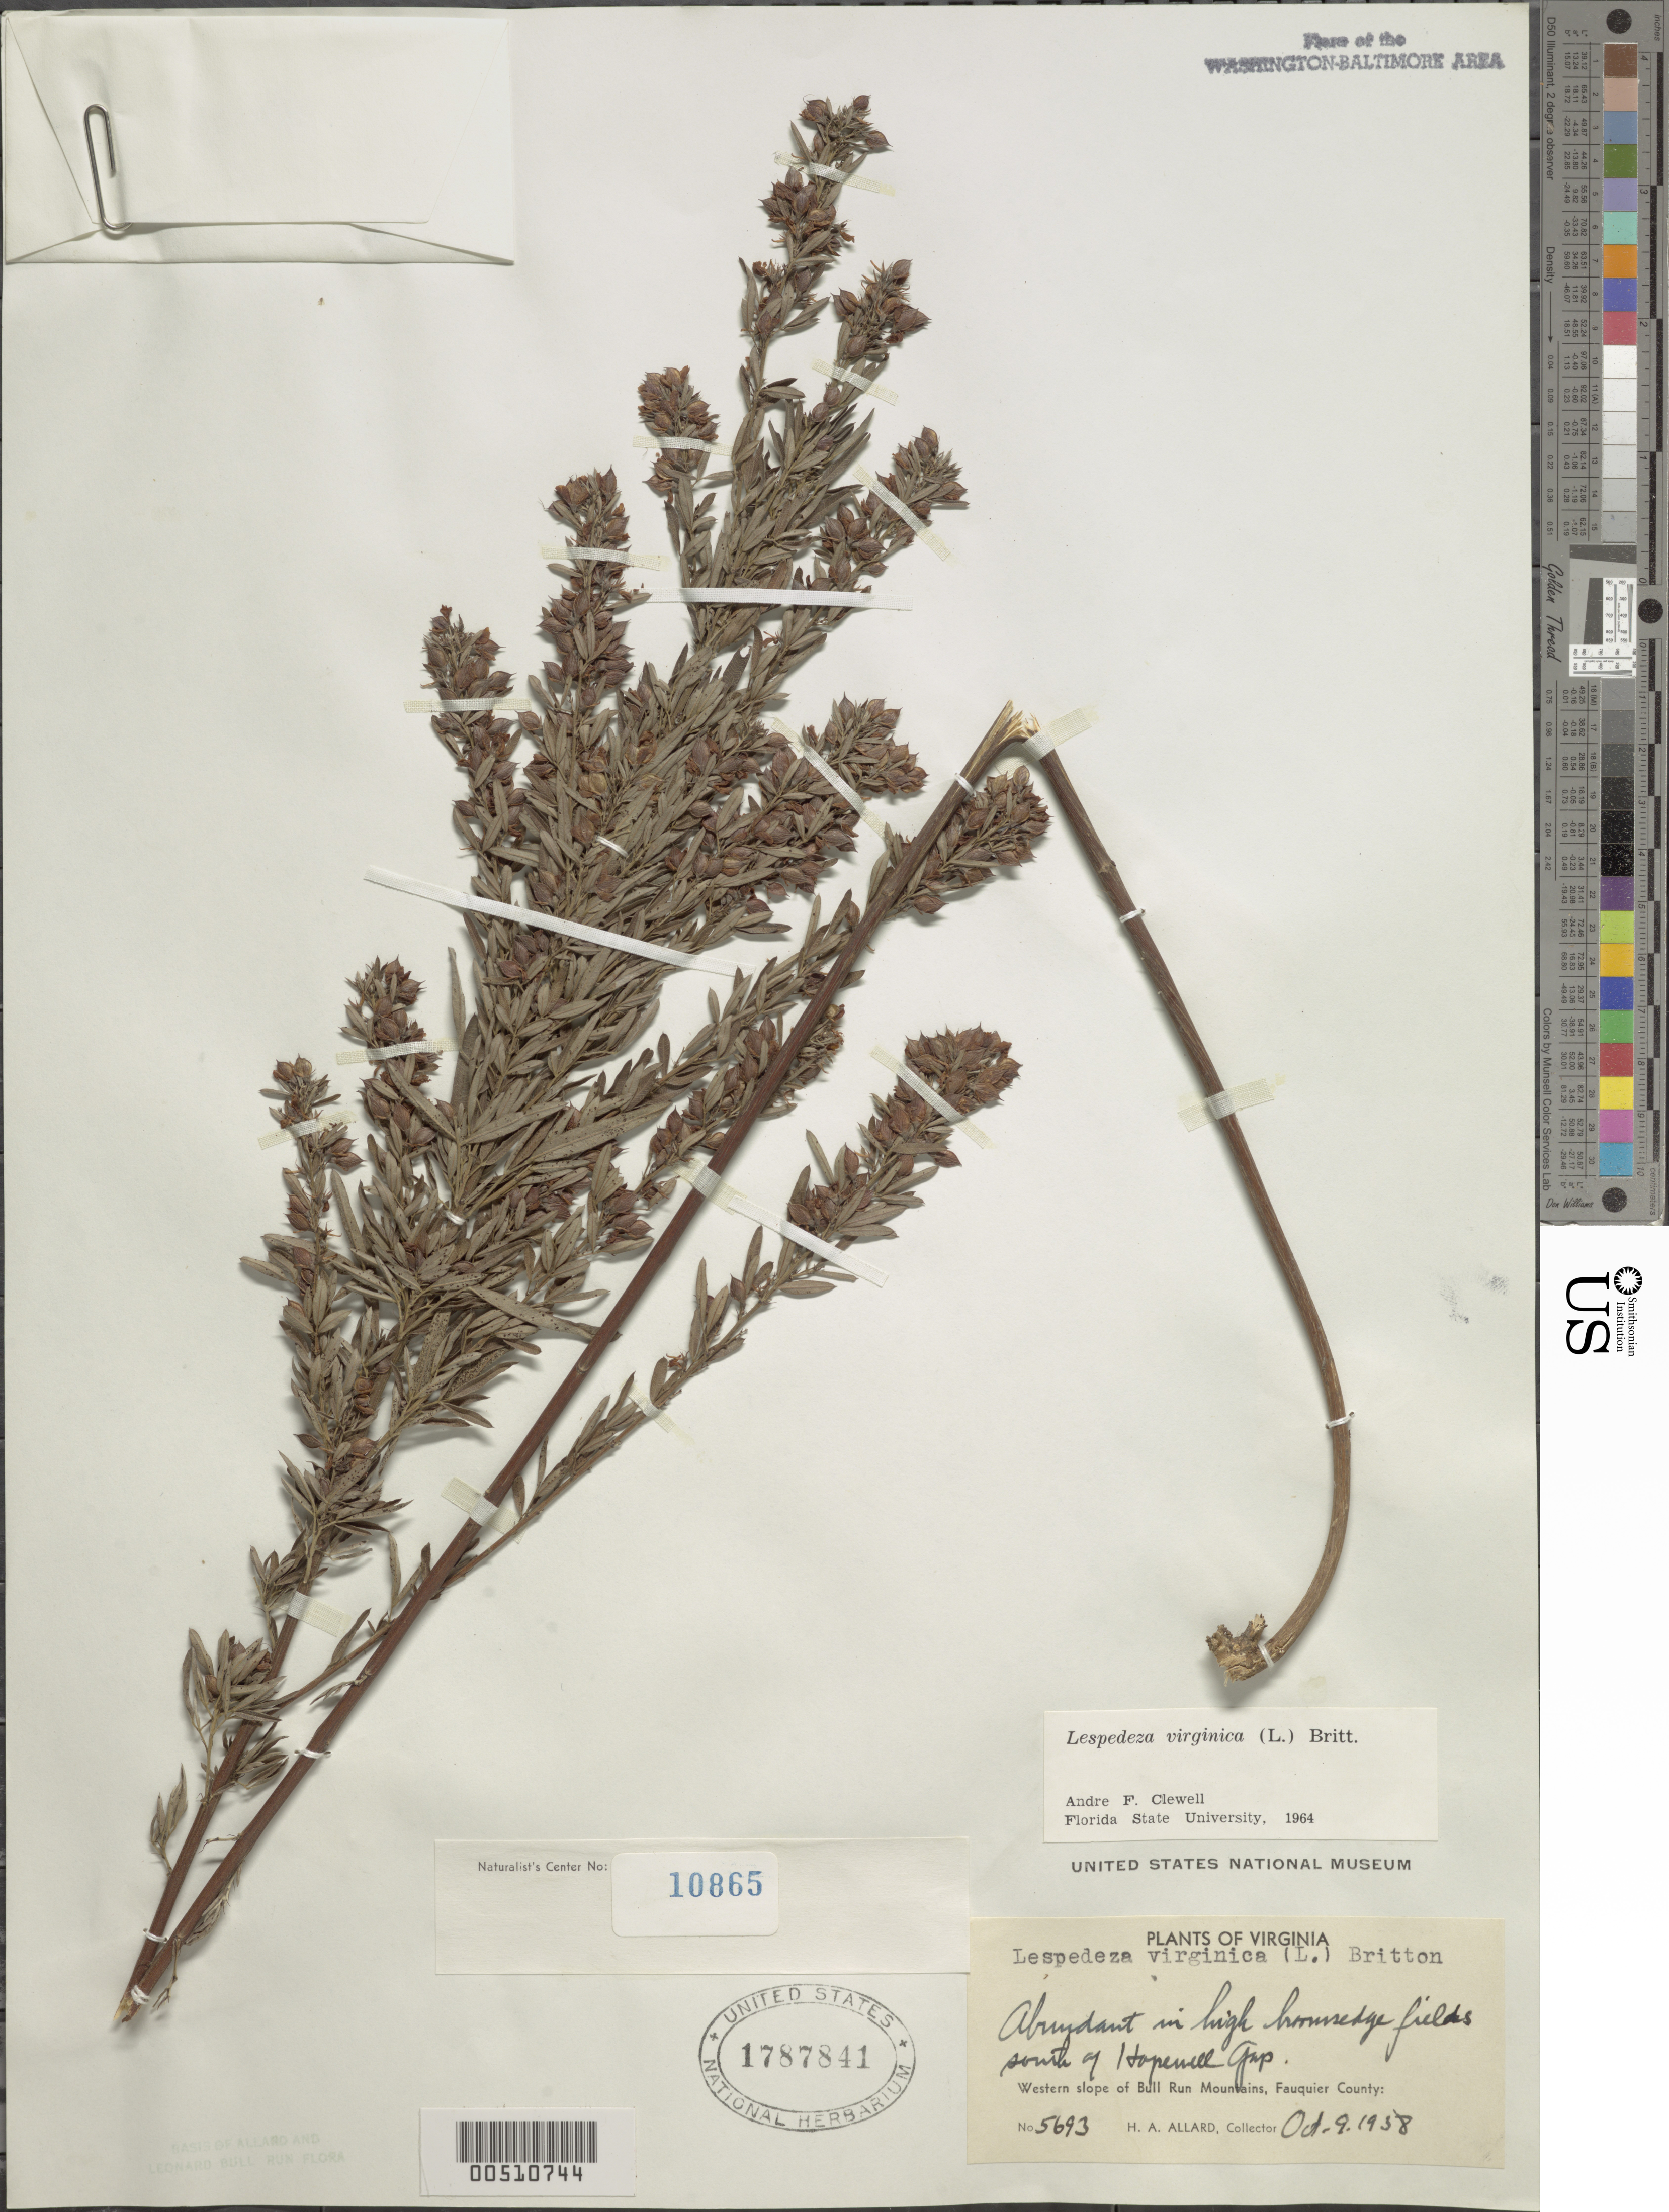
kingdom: Plantae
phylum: Tracheophyta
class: Magnoliopsida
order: Fabales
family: Fabaceae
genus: Lespedeza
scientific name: Lespedeza virginica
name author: (L.) Britton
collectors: H. A. Allard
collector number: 5693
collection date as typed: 09 Oct 1958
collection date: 1958-10-09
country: United States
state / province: Virginia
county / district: Fauquier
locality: Below High Point, W slope of Bull Run Mts. Bull Run Mts.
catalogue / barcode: US 1787841